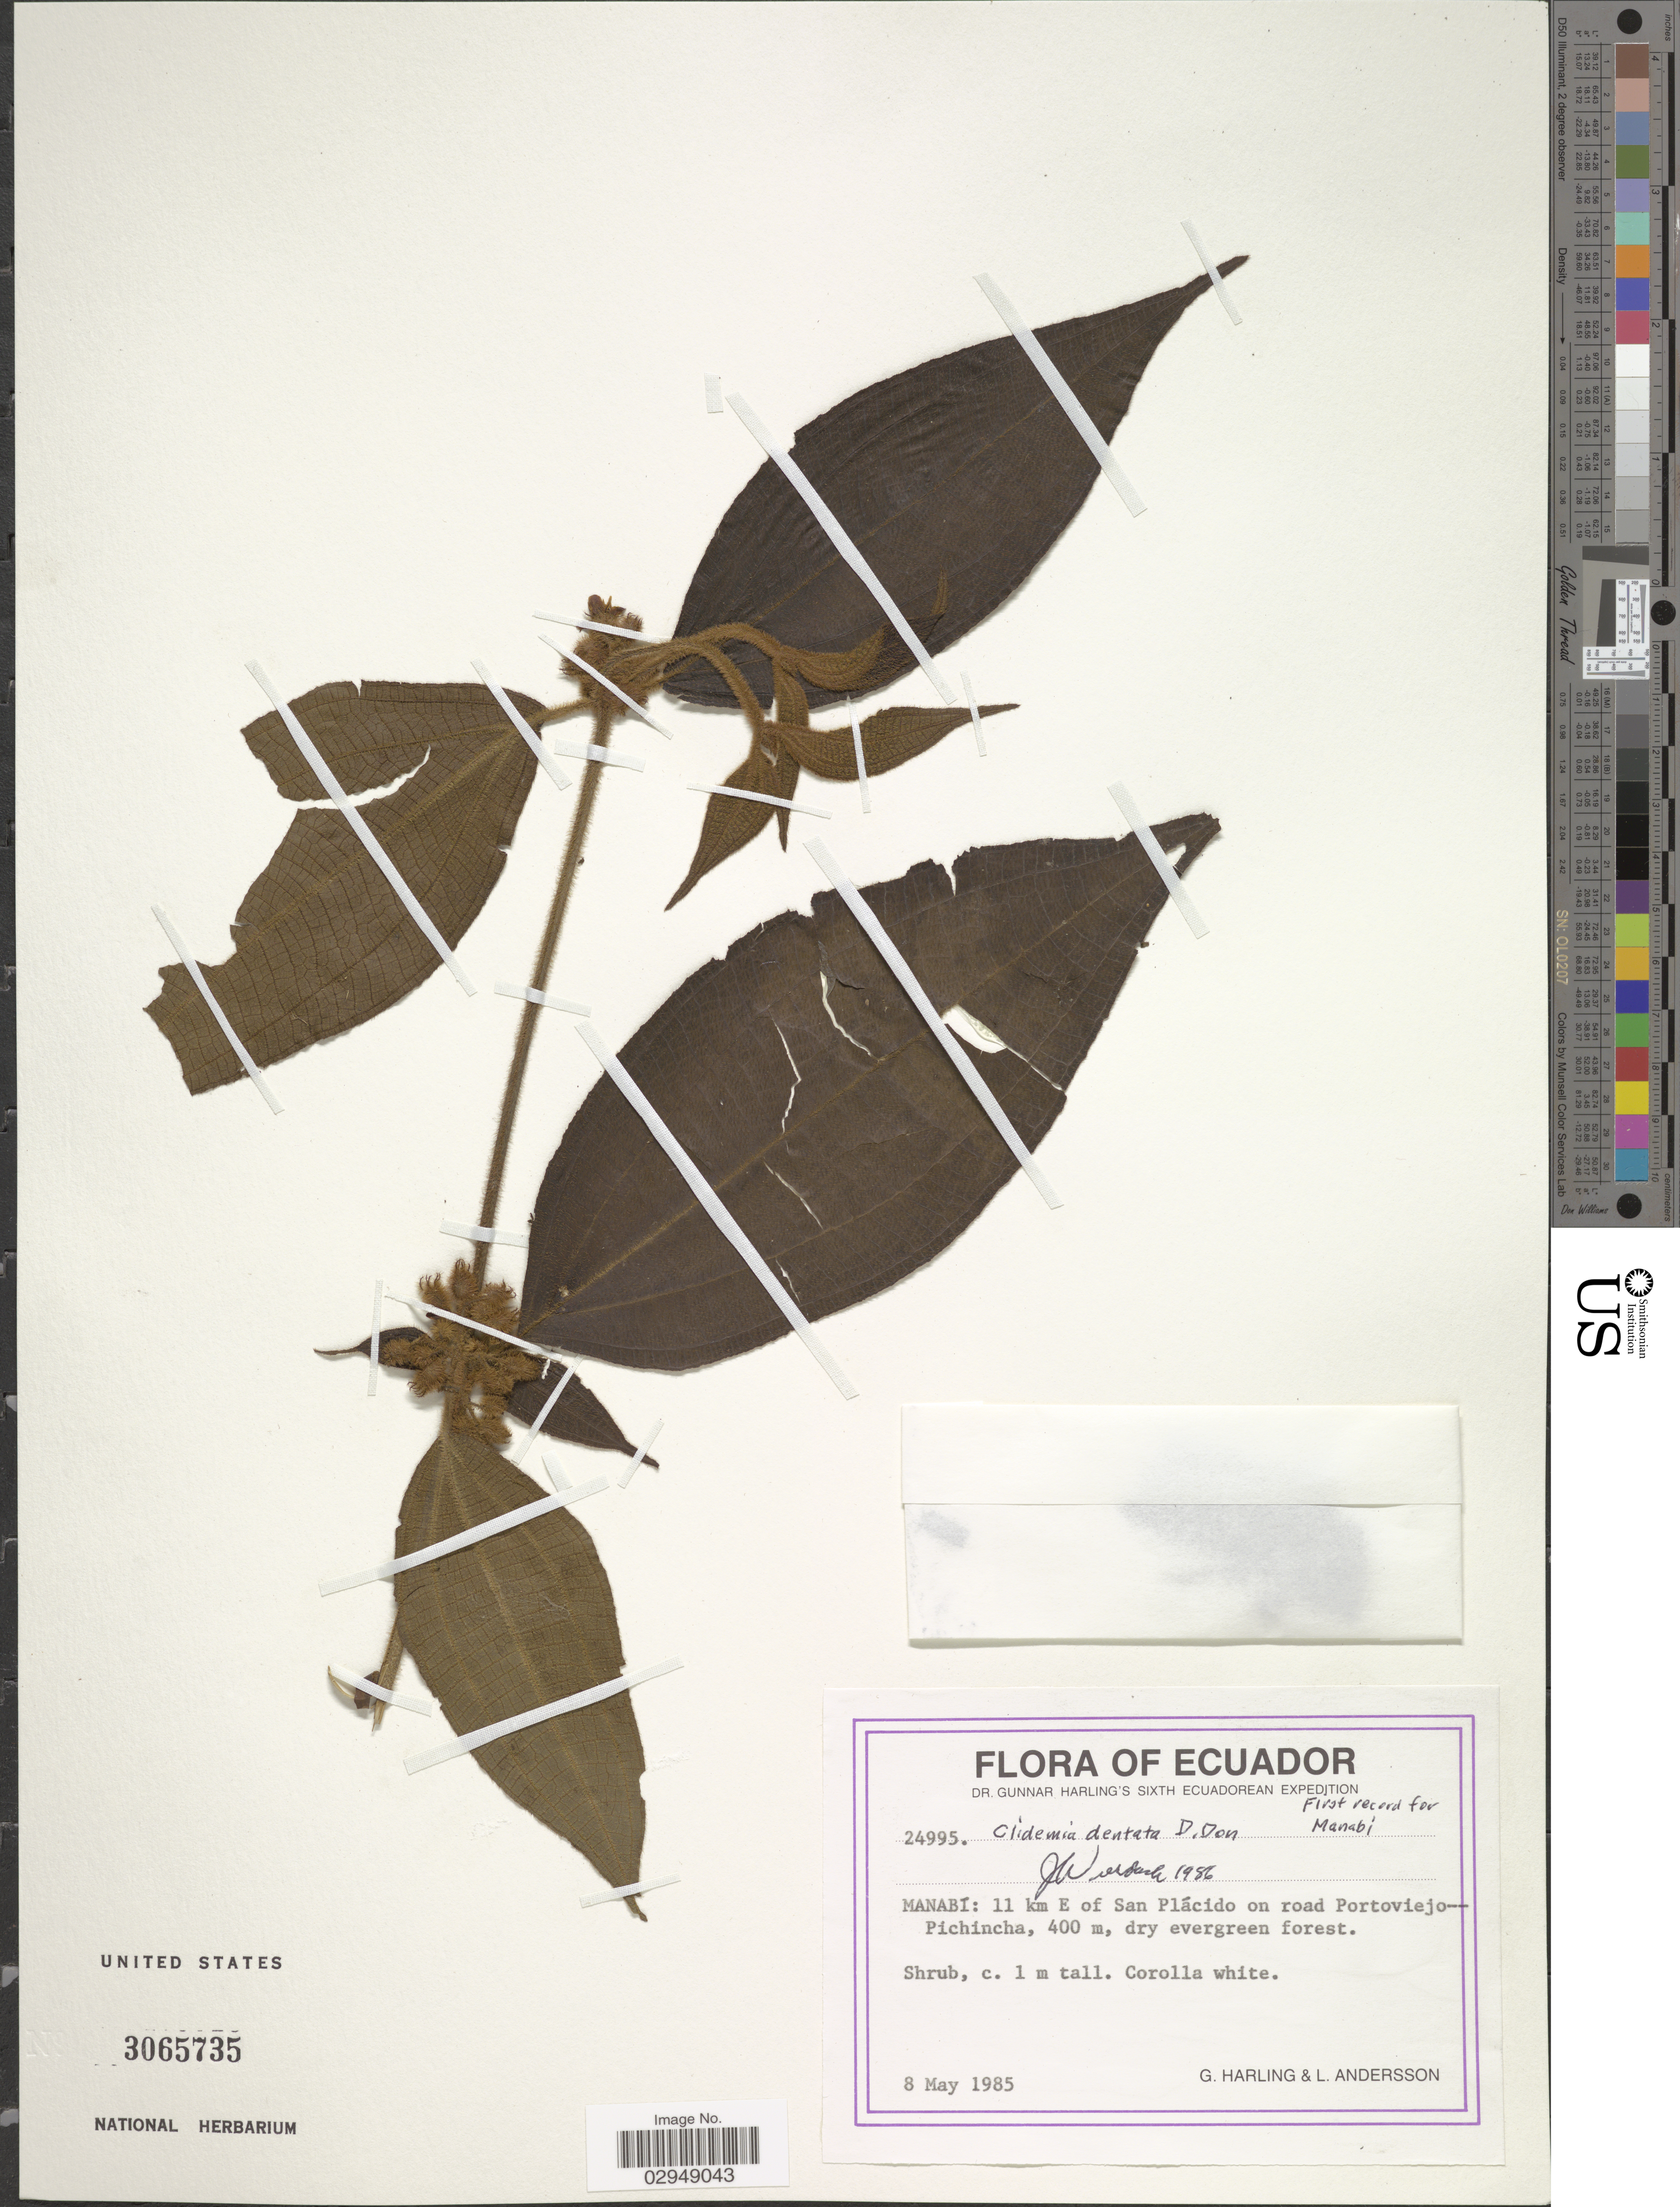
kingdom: Plantae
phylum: Tracheophyta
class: Magnoliopsida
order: Myrtales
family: Melastomataceae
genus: Clidemia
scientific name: Clidemia dentata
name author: D. Don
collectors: G. Harling & L. Andersson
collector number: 24995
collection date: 1985-05-08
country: Ecuador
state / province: Manabí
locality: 11 km E of San Plácido on road Portoviejo--Pichincha.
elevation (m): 400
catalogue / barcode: US 3065735